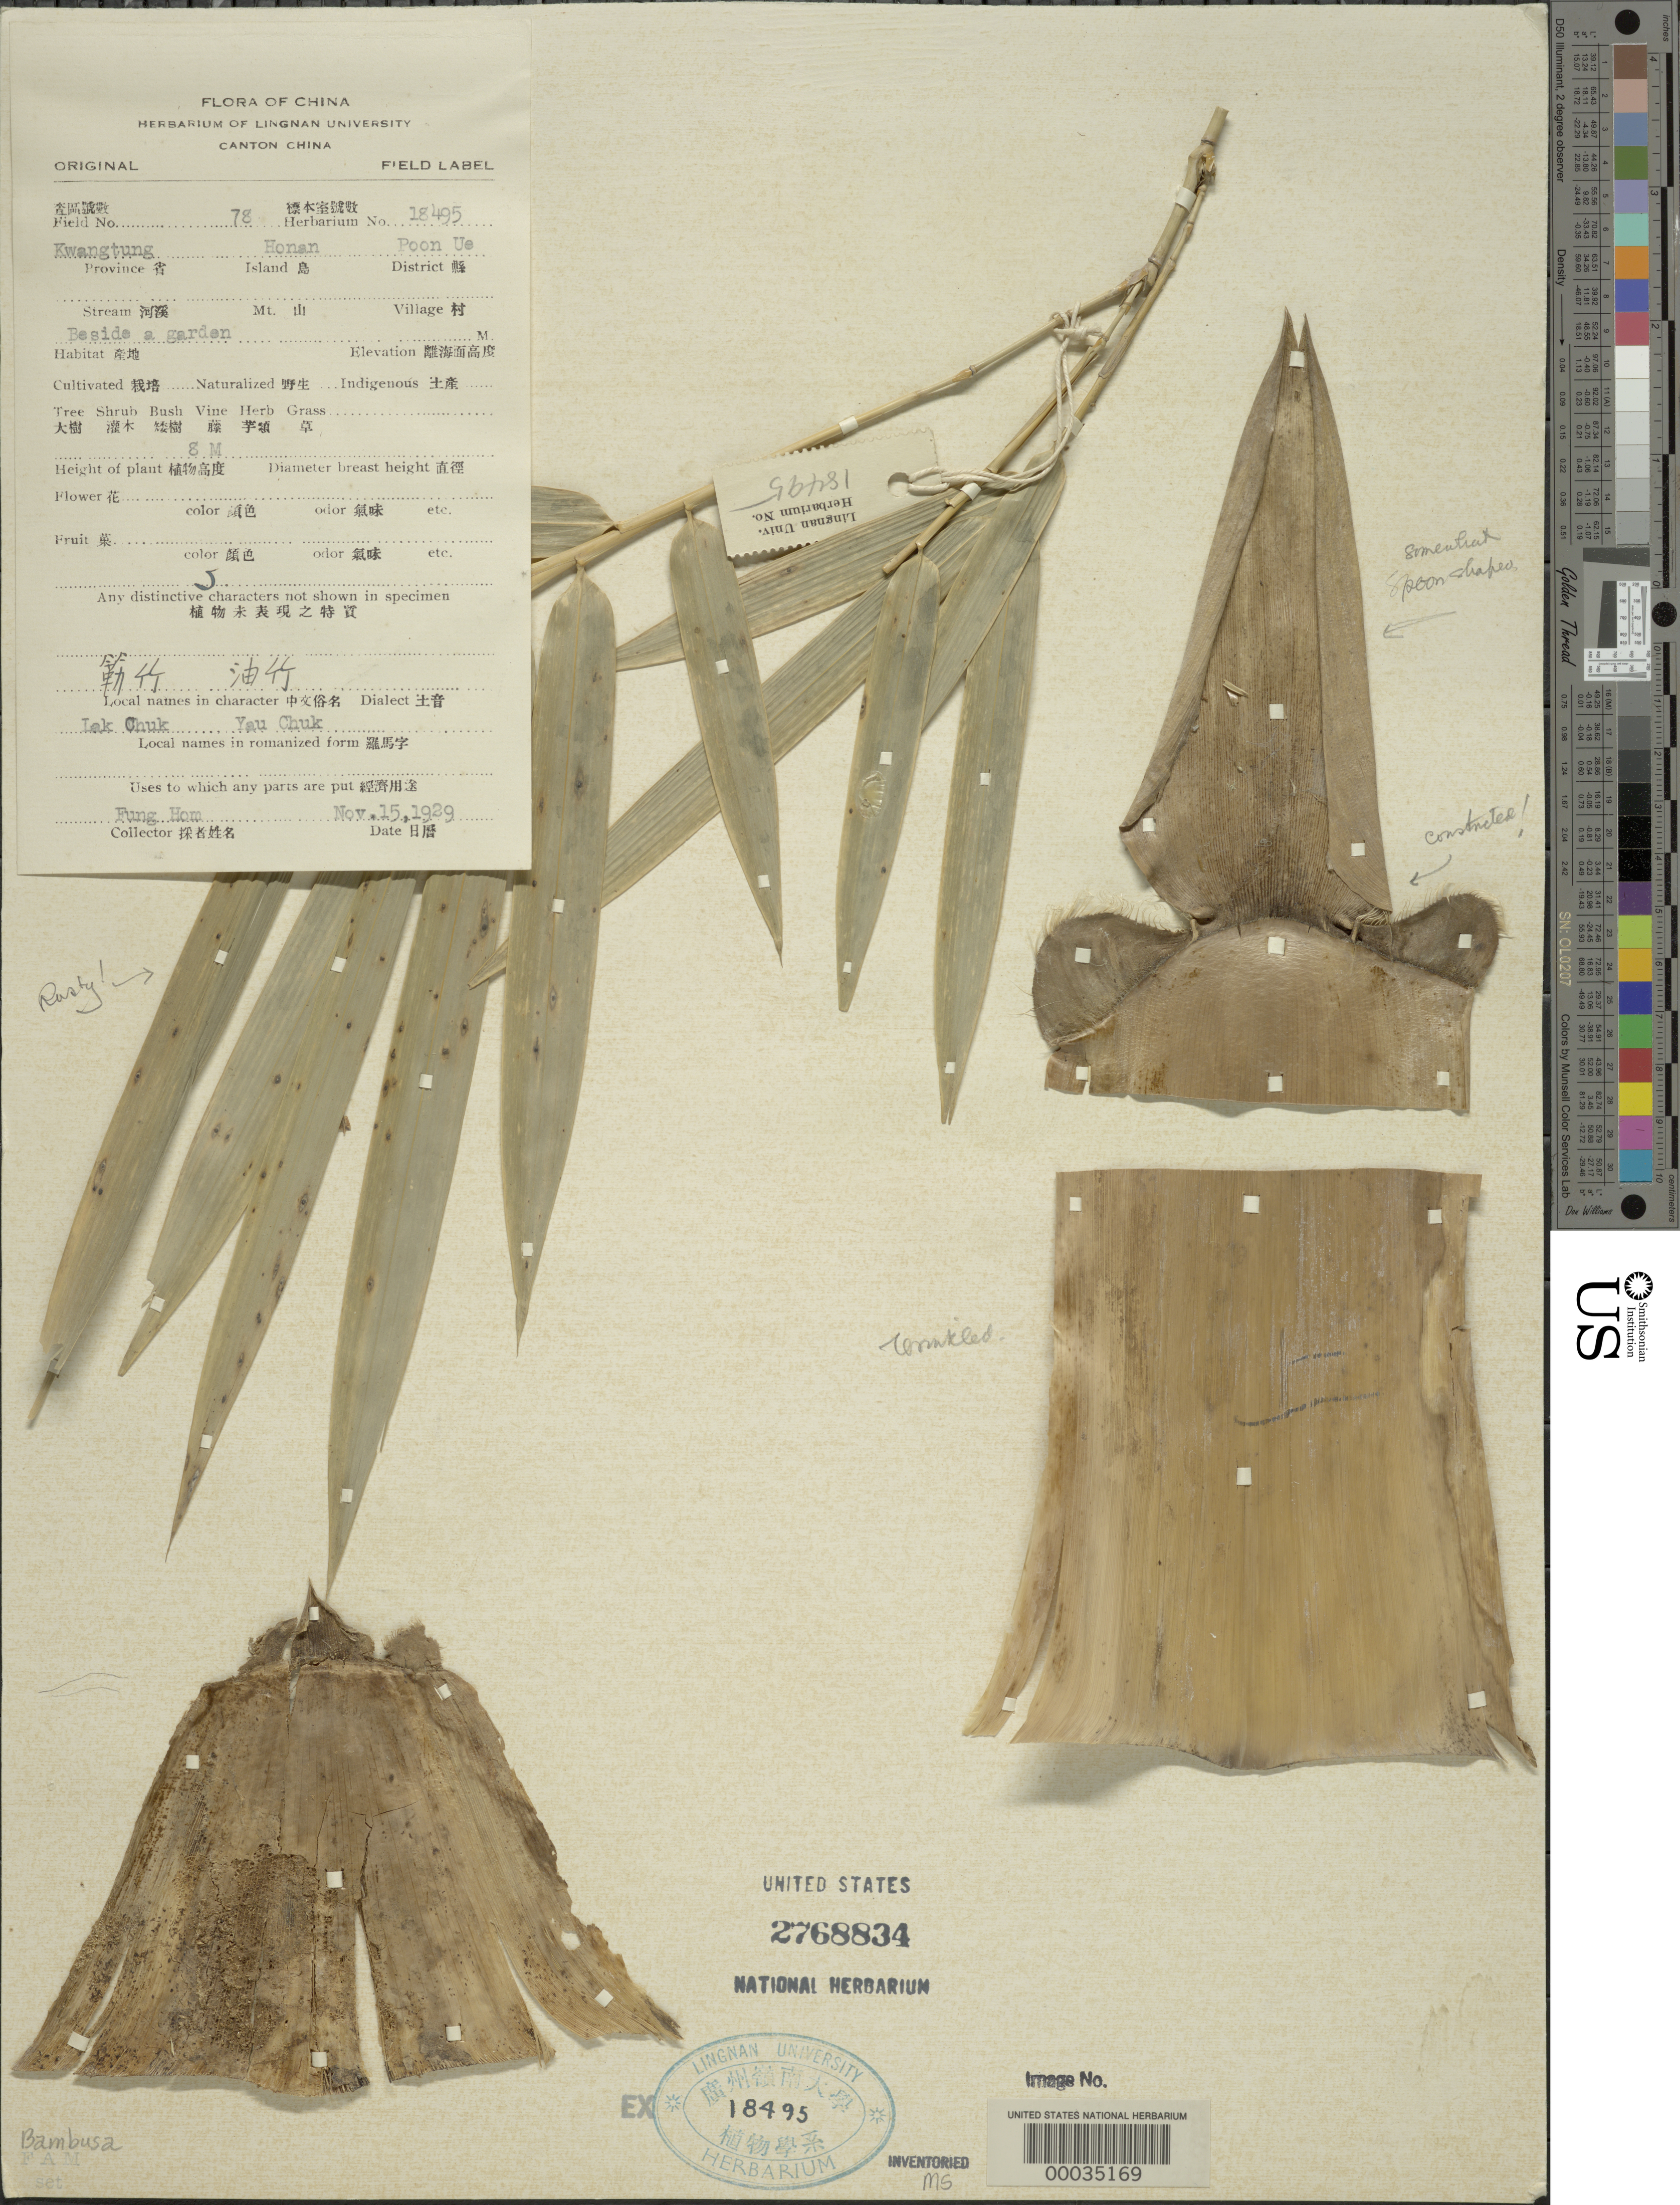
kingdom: Plantae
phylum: Tracheophyta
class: Liliopsida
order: Poales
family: Poaceae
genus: Bambusa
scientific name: Bambusa sp.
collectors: H. L. Fung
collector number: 78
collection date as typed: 15 Nov 1929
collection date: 1929-11-15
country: China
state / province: Guangdong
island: Honan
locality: Honan i, poon ue dist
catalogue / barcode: US 2768834